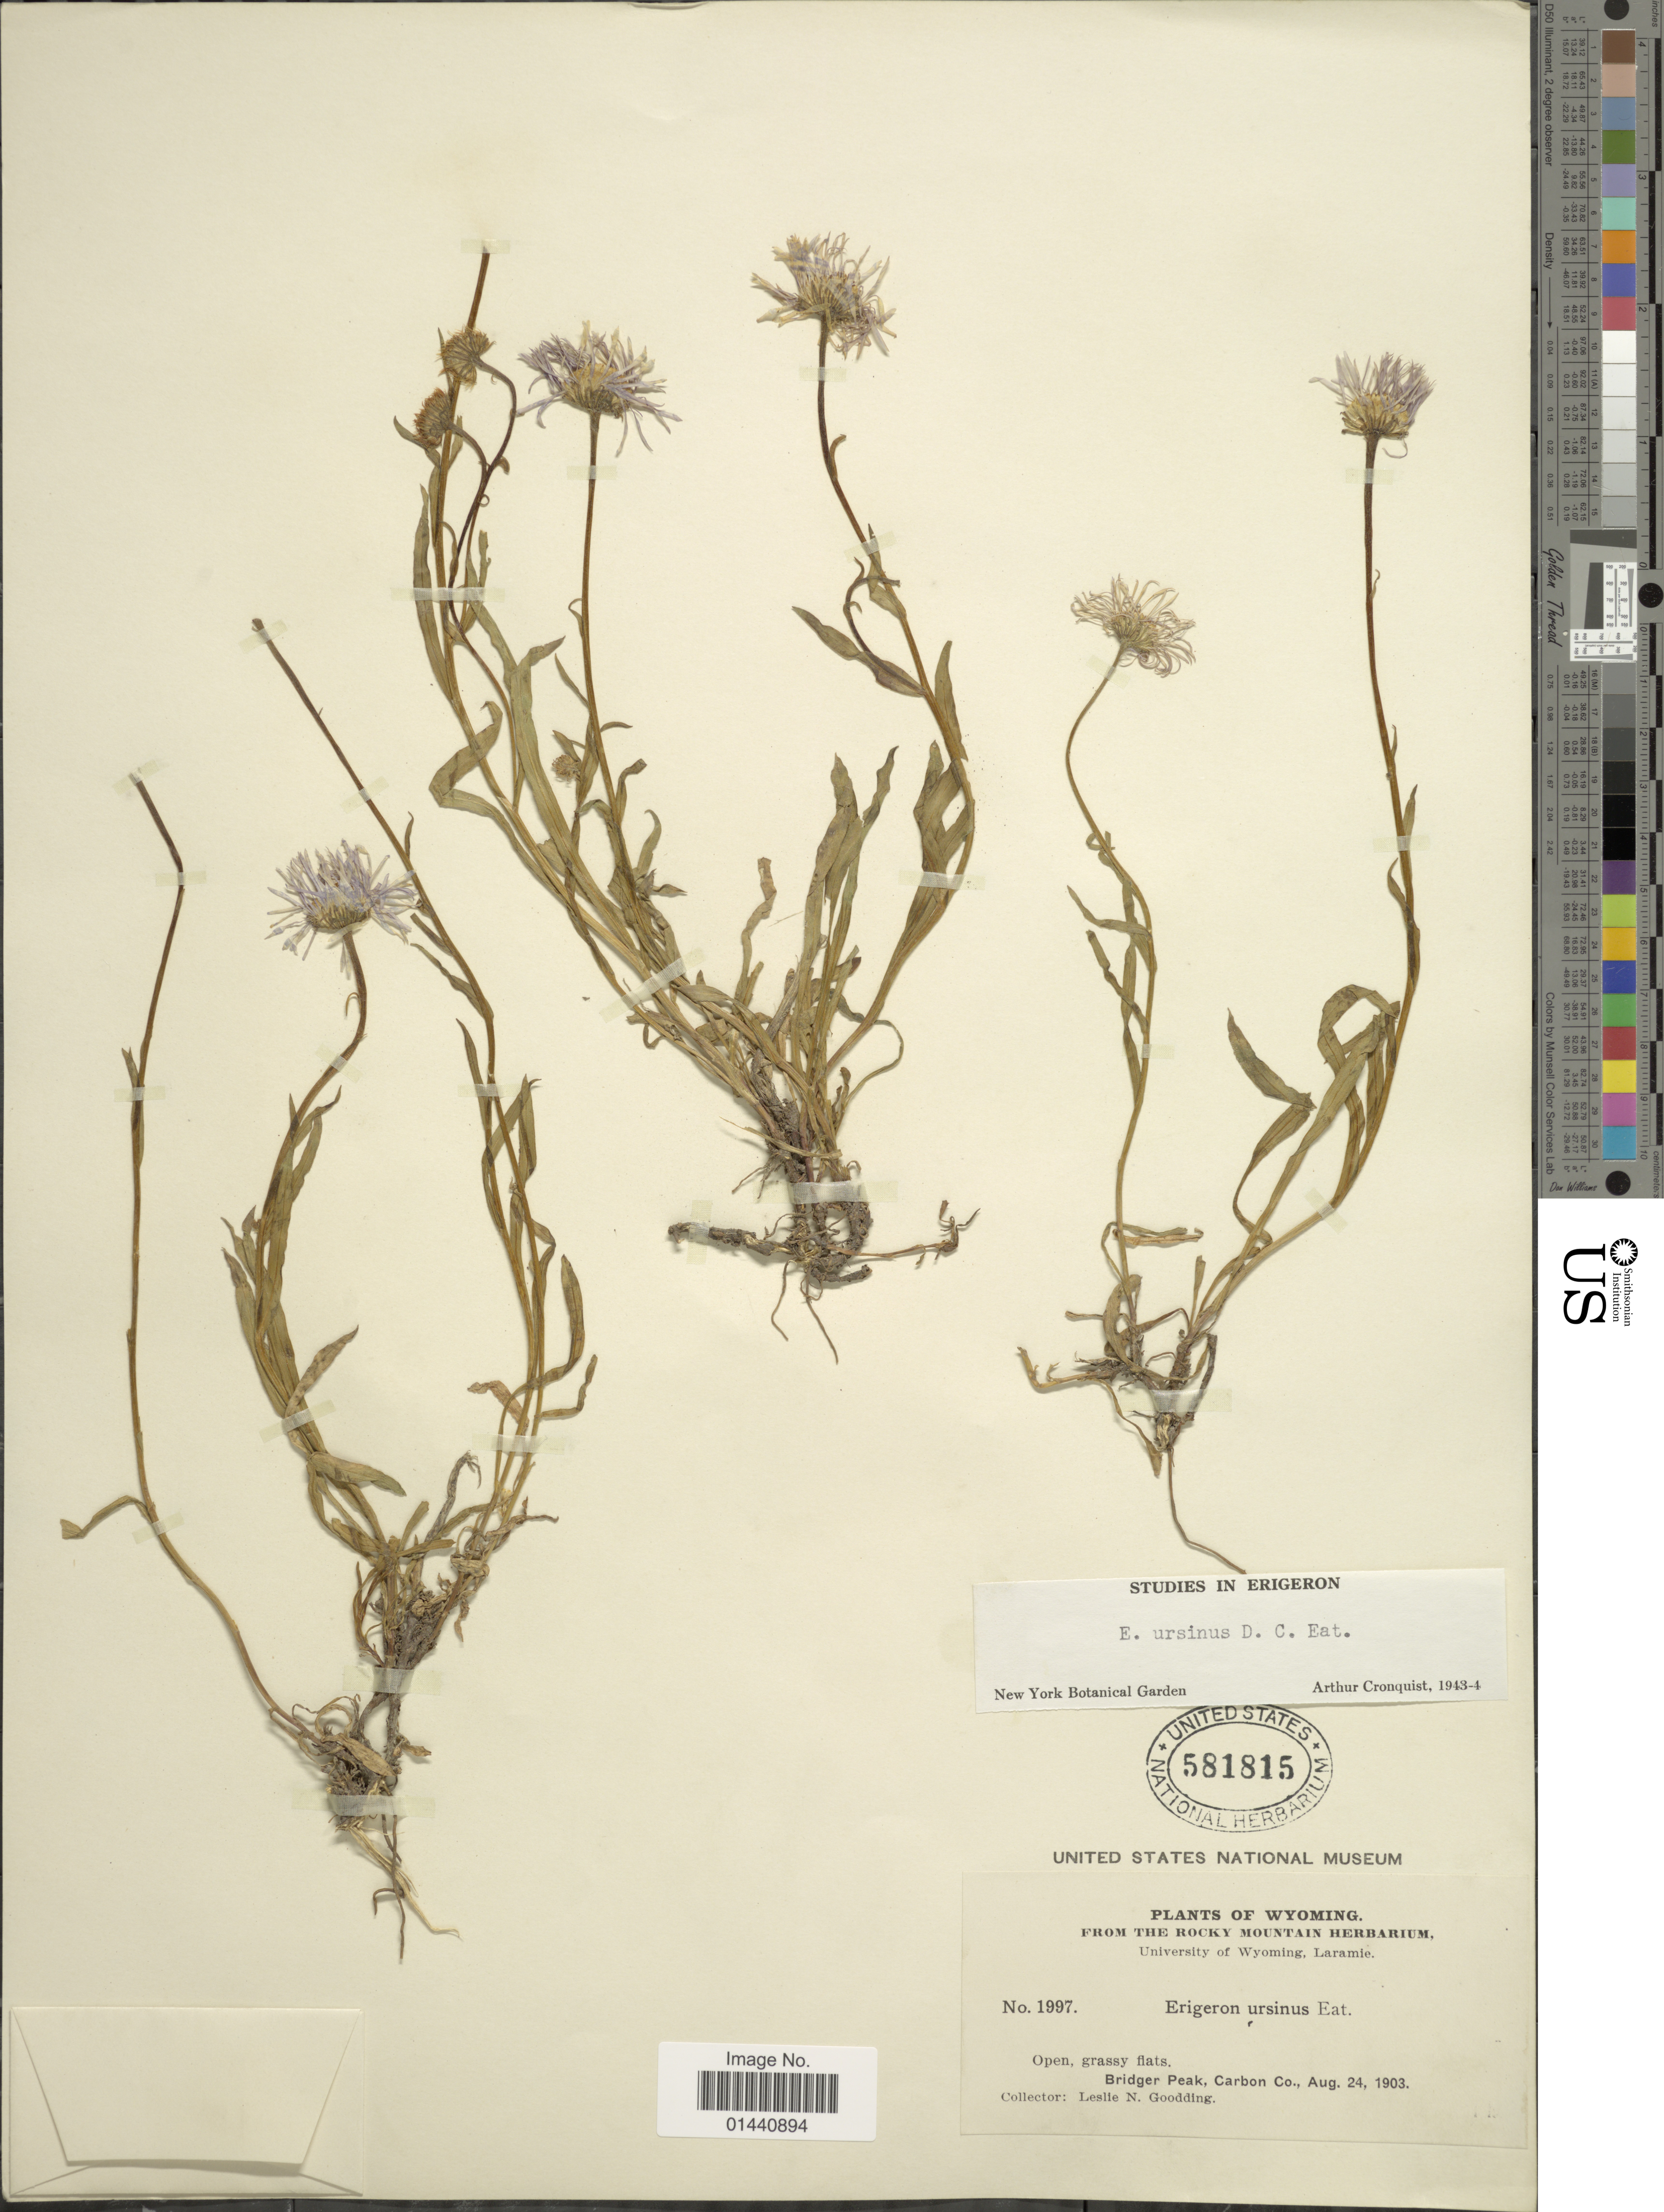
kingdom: Plantae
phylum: Tracheophyta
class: Magnoliopsida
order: Asterales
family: Asteraceae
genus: Erigeron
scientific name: Erigeron ursinus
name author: D.C. Eaton in C. King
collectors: L. N. Goodding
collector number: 1997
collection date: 1903-08-24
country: United States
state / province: Wyoming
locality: Bridger Peak, Carbon Co.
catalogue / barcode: US 581815